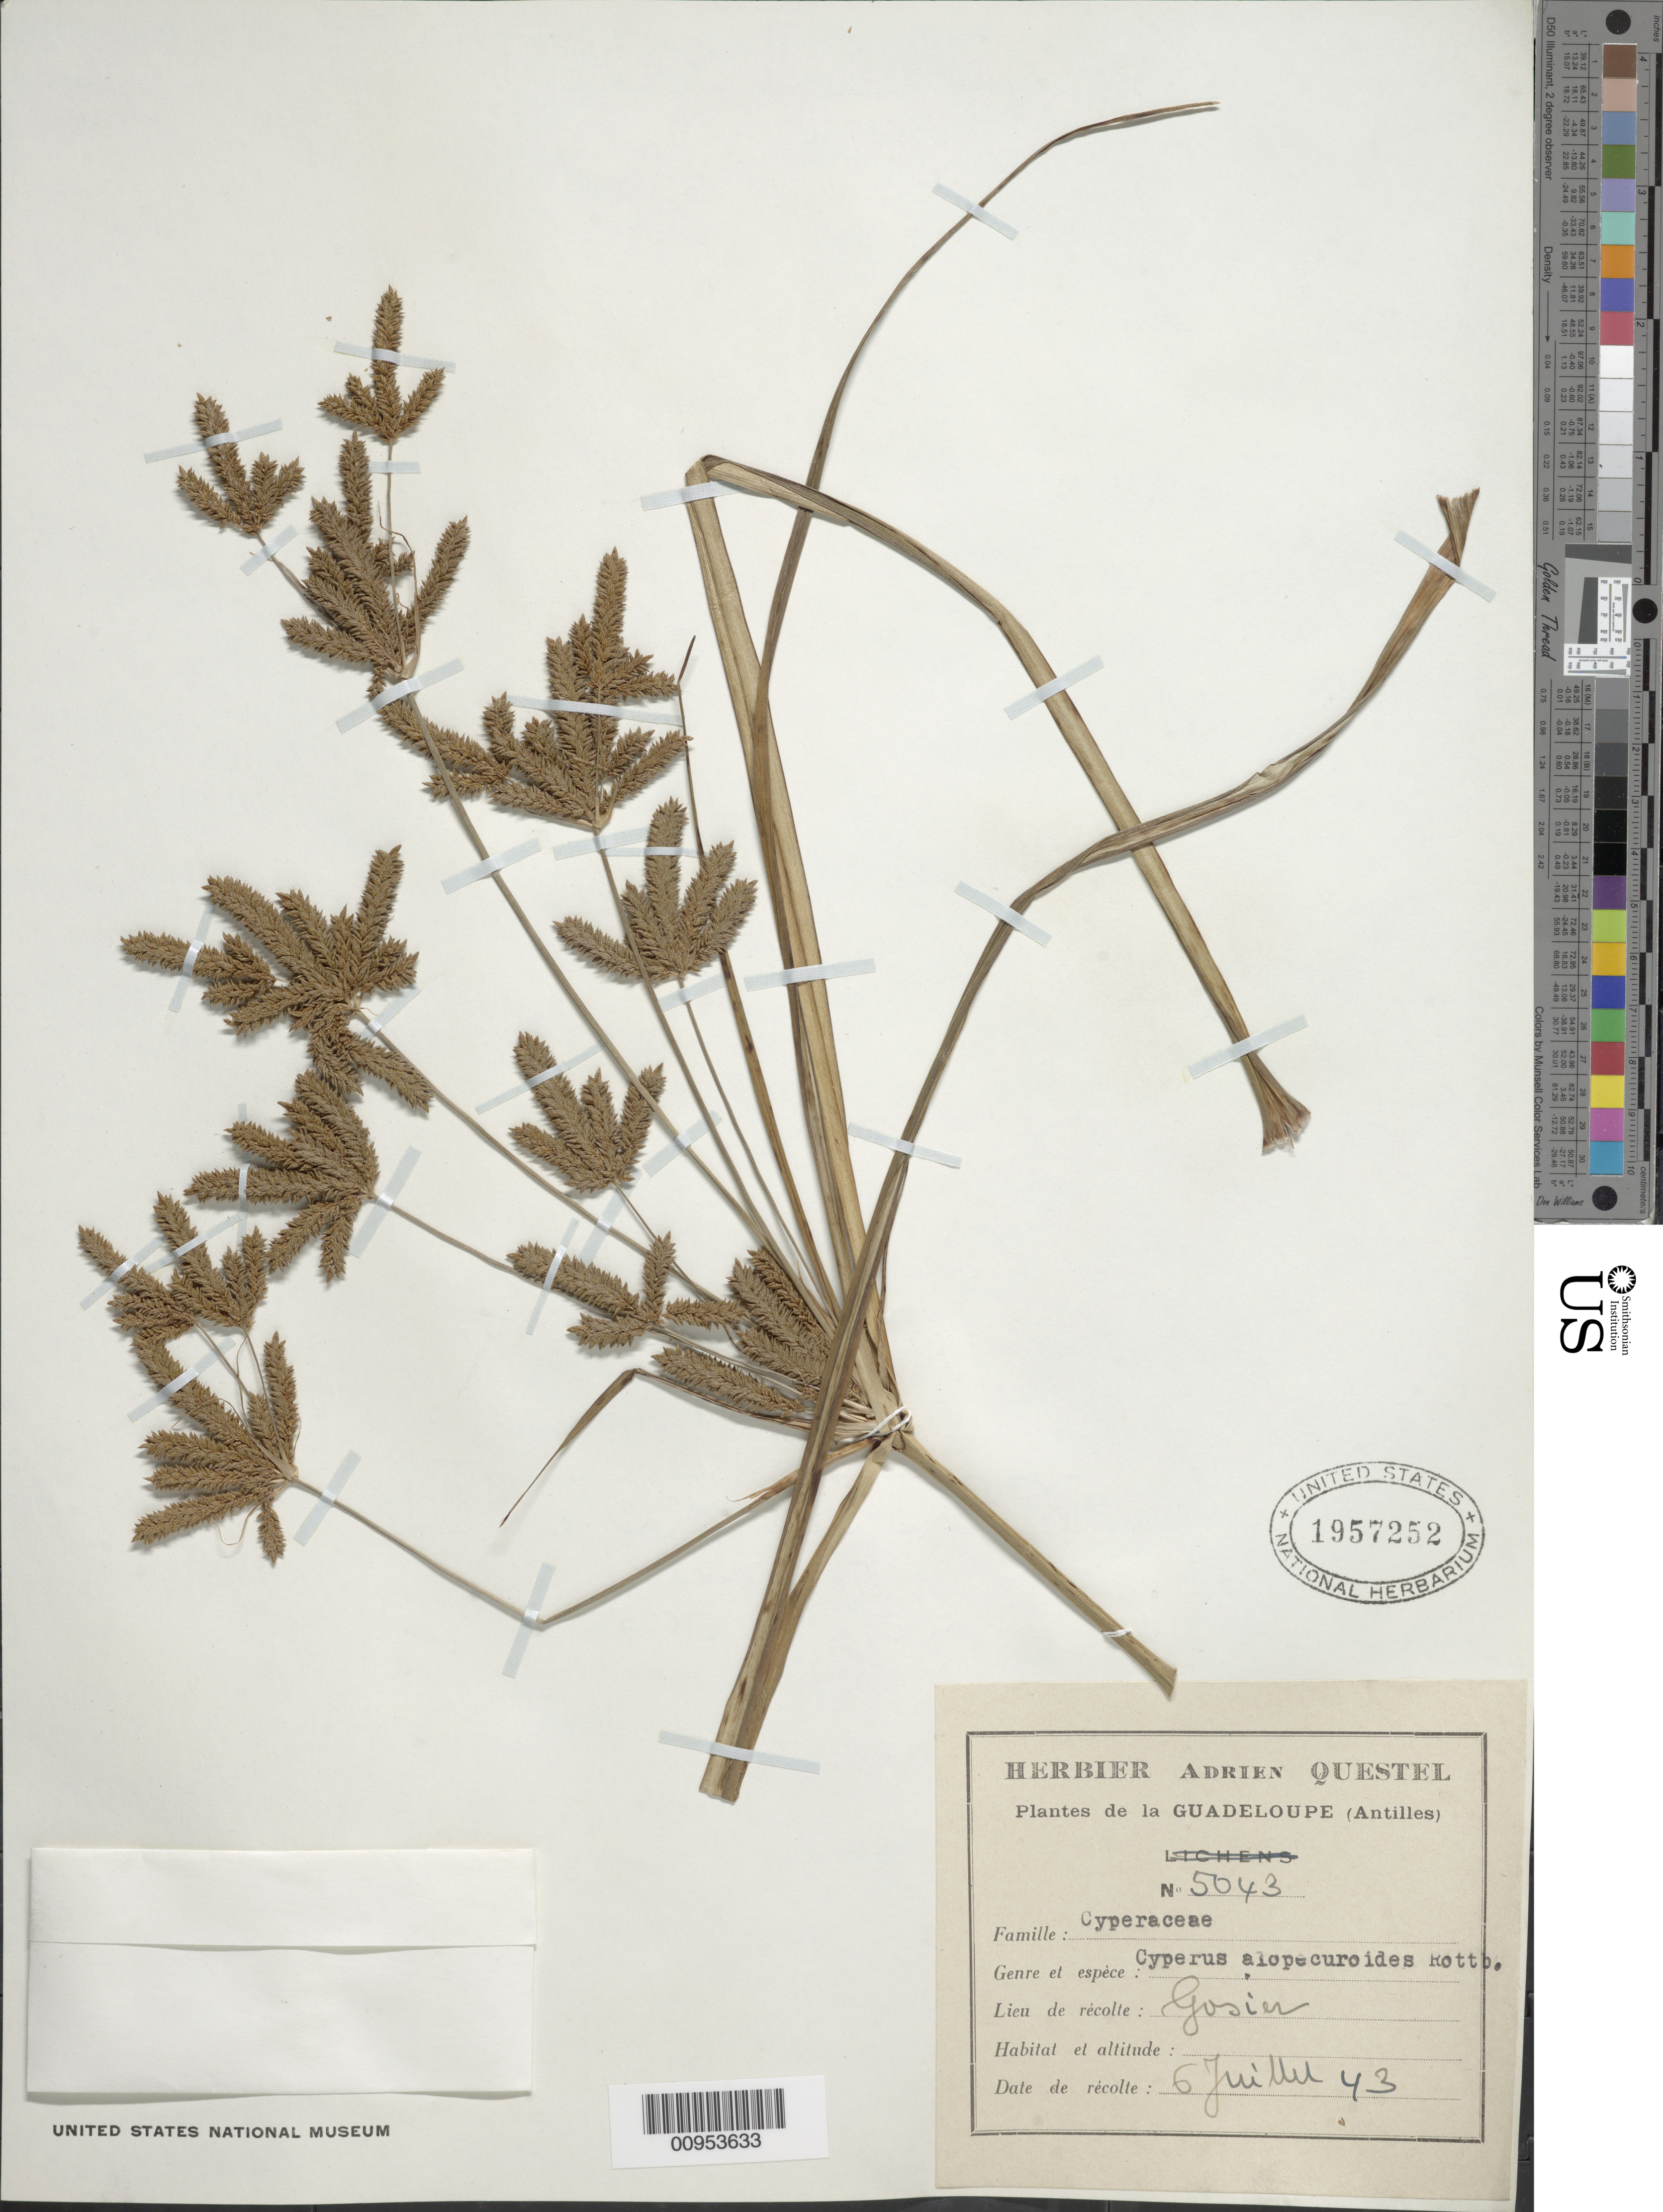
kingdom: Plantae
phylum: Tracheophyta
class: Liliopsida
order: Poales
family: Cyperaceae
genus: Cyperus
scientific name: Cyperus alopecuroides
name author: Rottb.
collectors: A. Questel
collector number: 5043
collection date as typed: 06 Jul 1943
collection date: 1943-07-06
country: Guadeloupe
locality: Gosier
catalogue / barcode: US 1957252